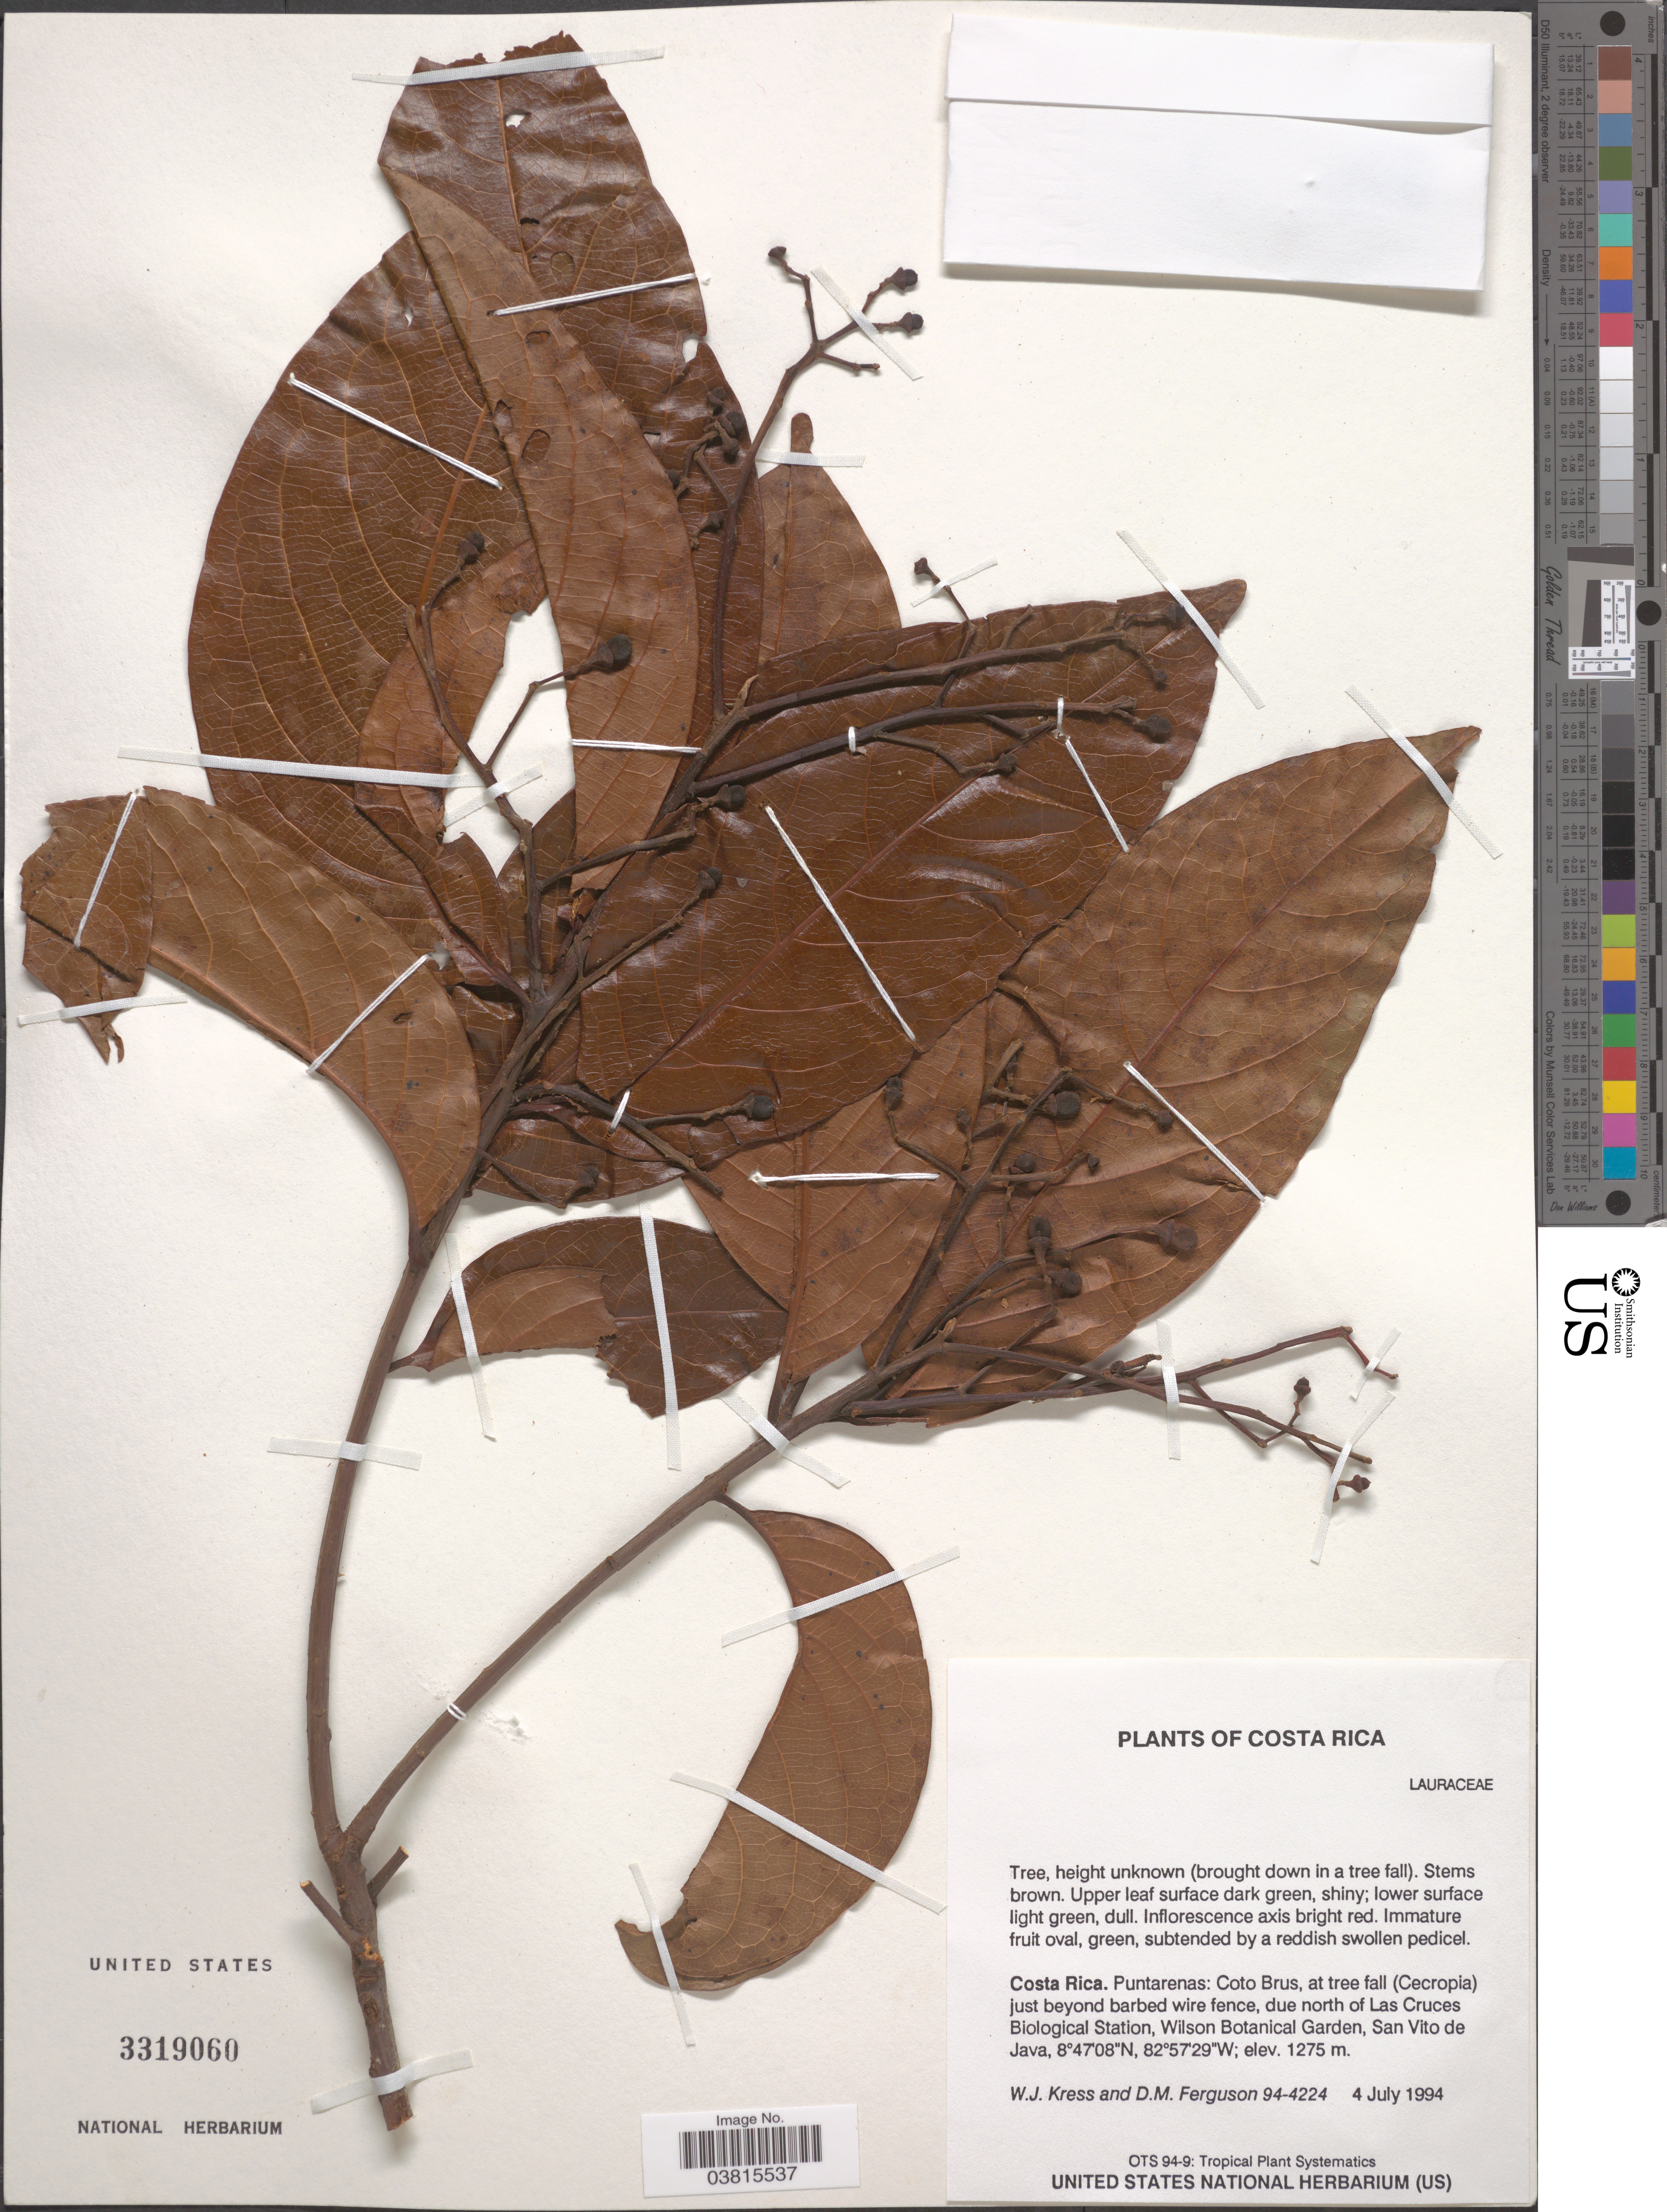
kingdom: Plantae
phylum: Tracheophyta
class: Magnoliopsida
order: Laurales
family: Lauraceae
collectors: W. J. Kress & D. M. Ferguson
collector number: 94-4224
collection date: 1994-07-04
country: Costa Rica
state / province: Puntarenas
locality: Coto Brus, at tree fall (Cecropia) just beyond barbed wire fence, due north of Las Cruces Biological Station, Wilson Botanical Garden, San Vito de Java.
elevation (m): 1275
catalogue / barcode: US 3319060